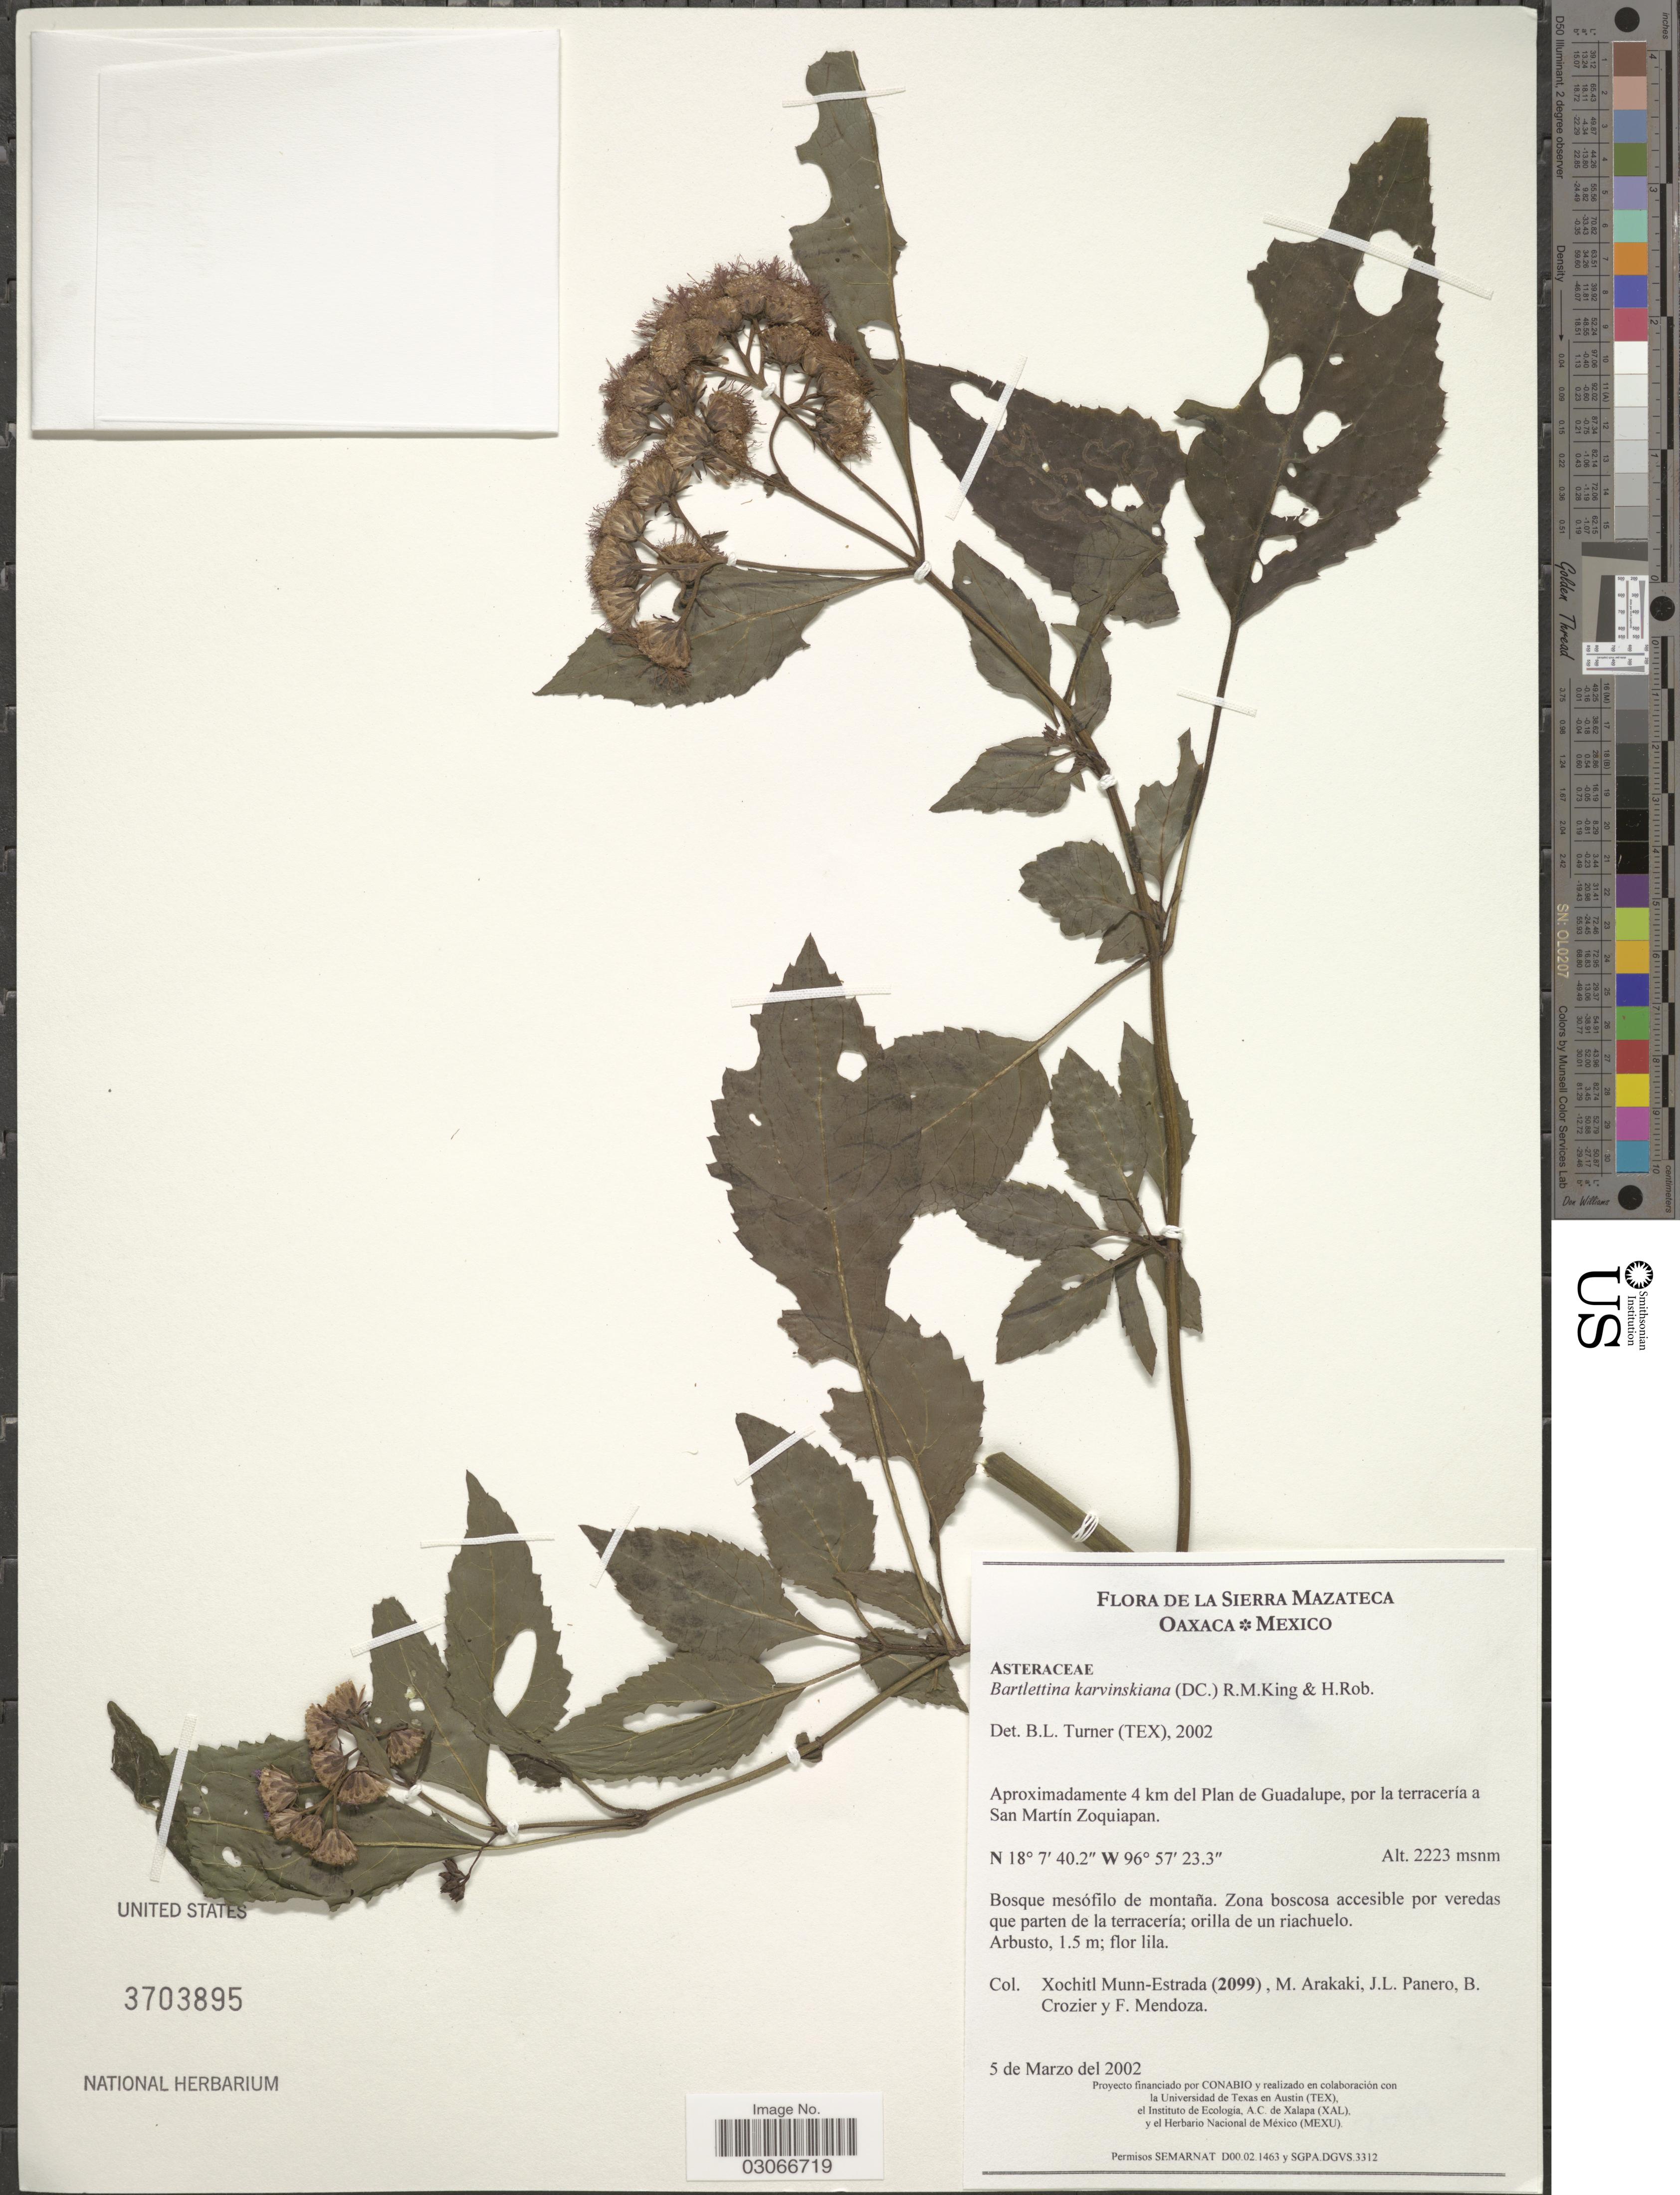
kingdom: Plantae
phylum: Tracheophyta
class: Magnoliopsida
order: Asterales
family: Asteraceae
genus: Bartlettina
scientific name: Bartlettina karvinskiana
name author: (DC.) R.M. King & H. Rob.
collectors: X. Munn-Estrada, M. Arakaki, J. L. Panero, B. Crozier & F. Mendoza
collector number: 2099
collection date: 2002-03-05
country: Mexico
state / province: Oaxaca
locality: La Sierra Mazateca. Aproximadamente 4 km del Plan de Guadalupe, por la terracería a San Martín Zoquiapan.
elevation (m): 2223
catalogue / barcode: US 3703895